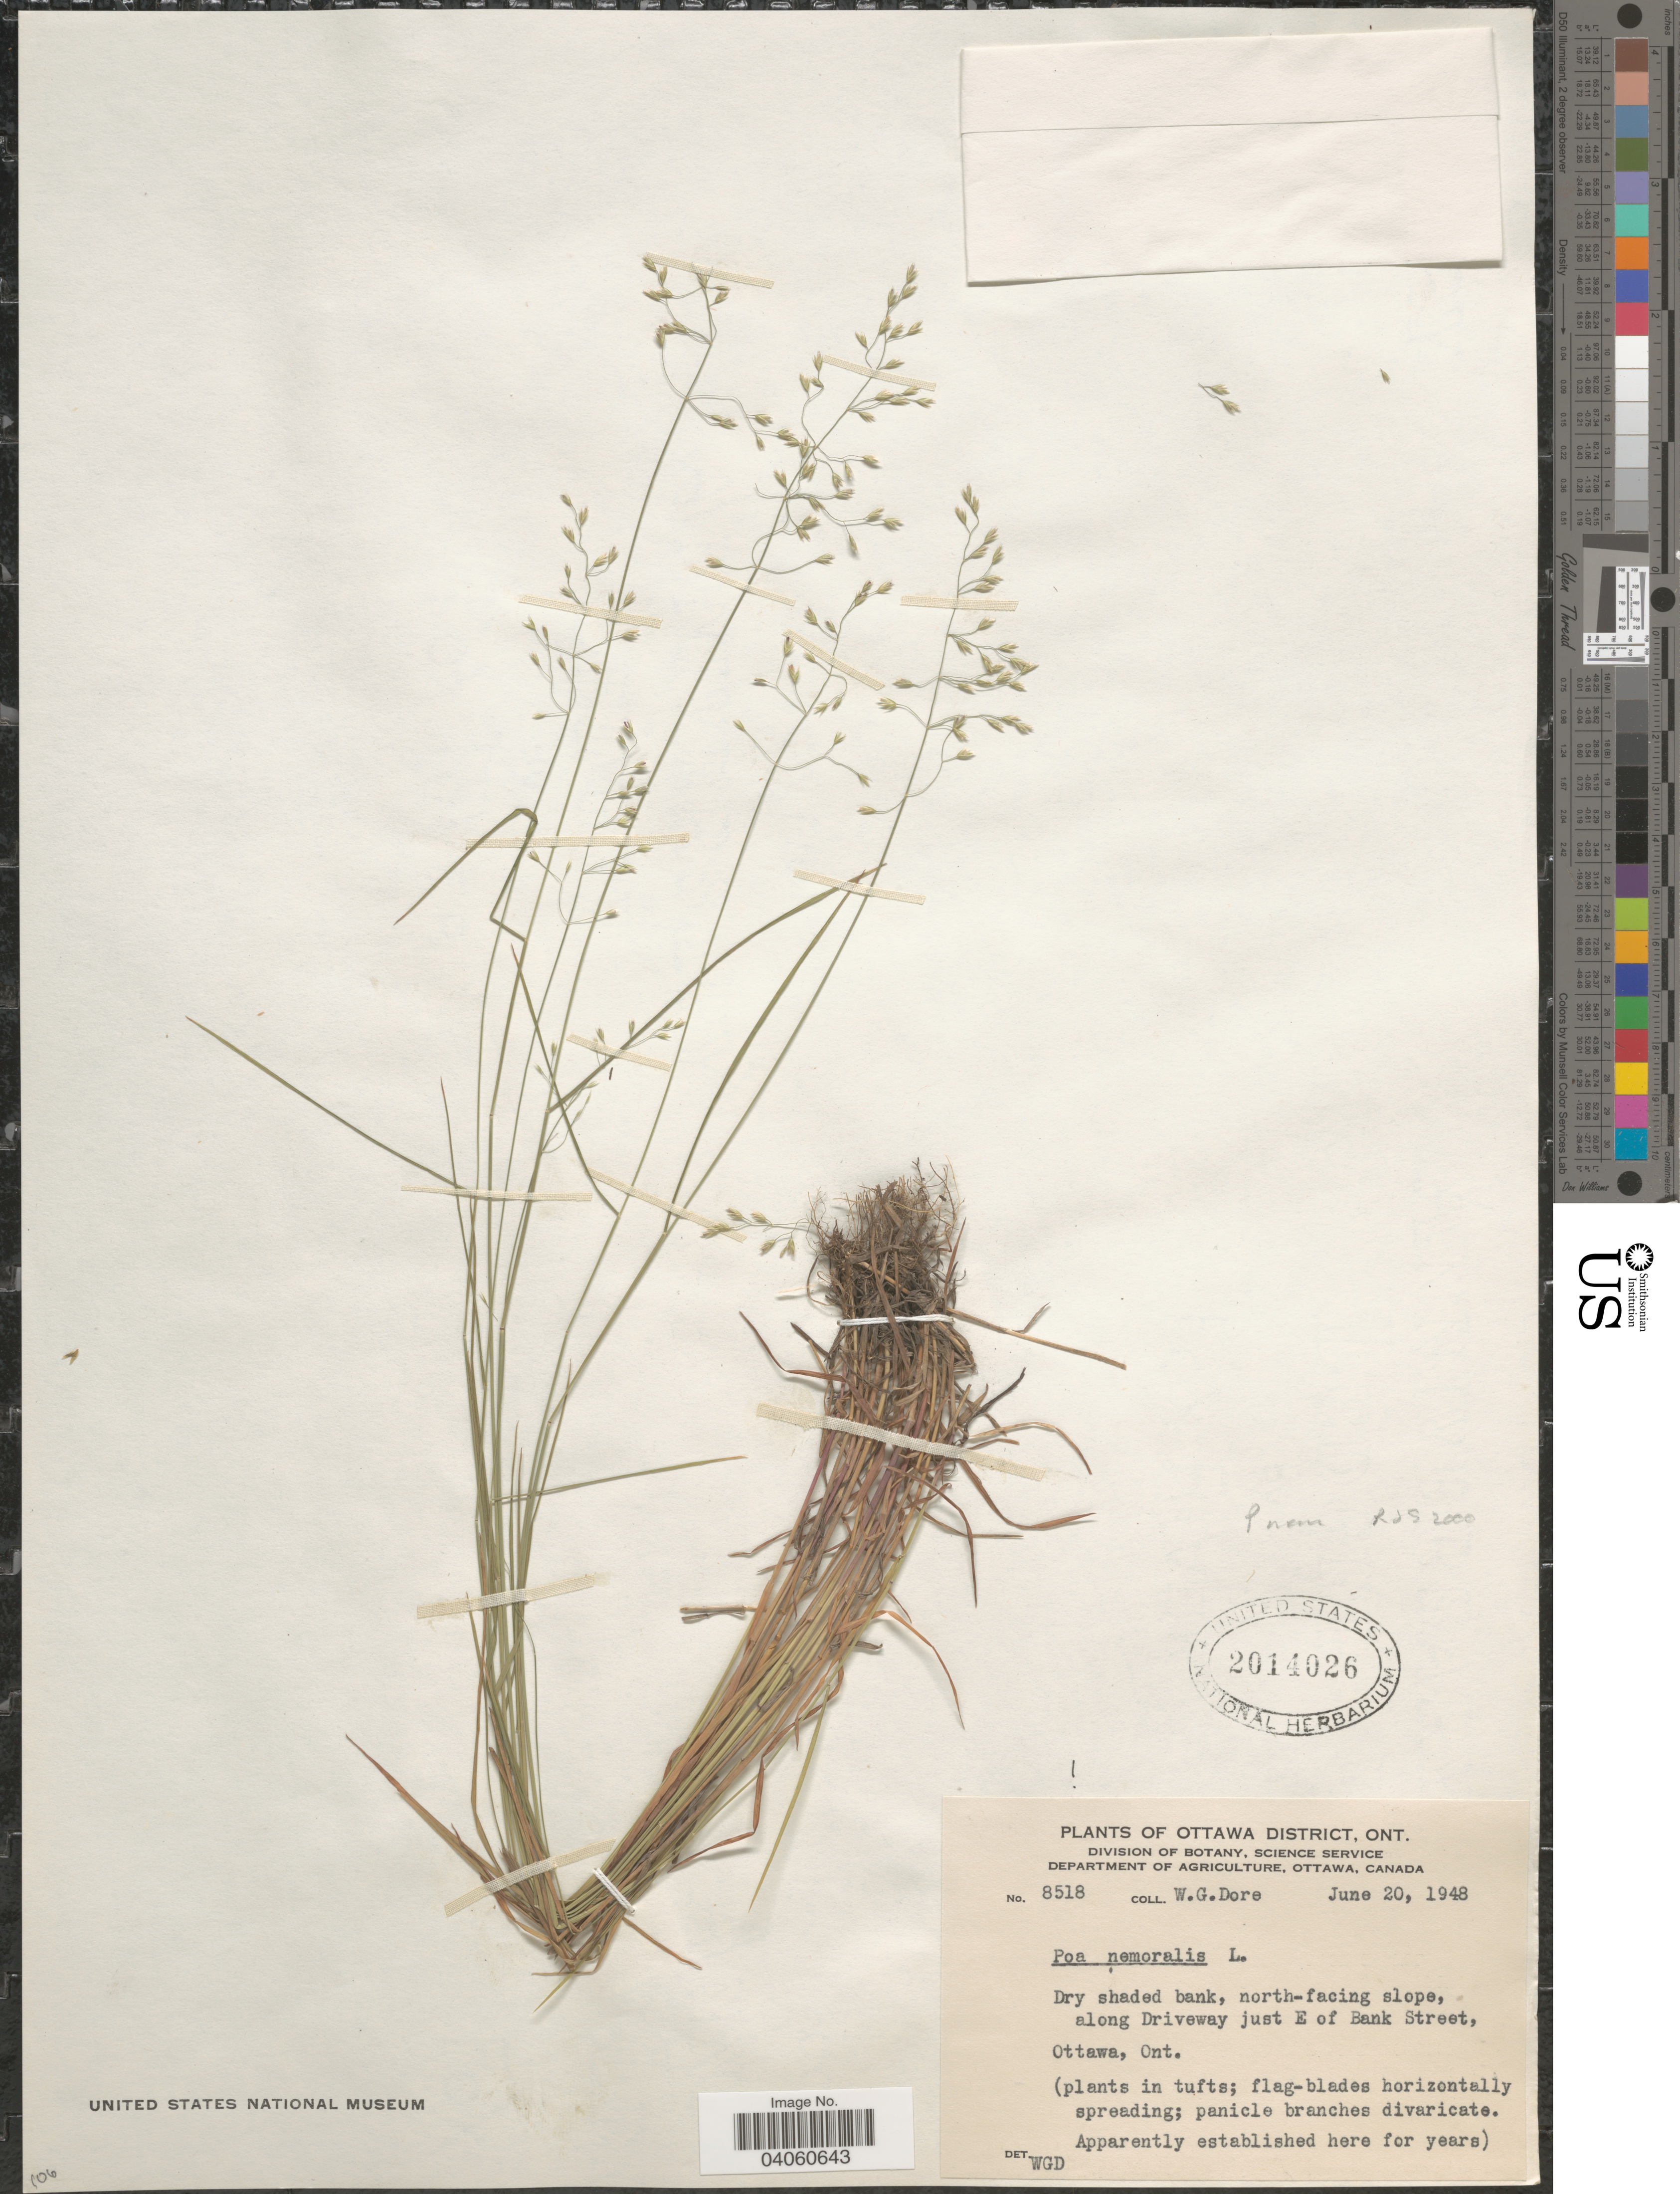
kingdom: Plantae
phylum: Tracheophyta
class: Liliopsida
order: Poales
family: Poaceae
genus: Poa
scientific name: Poa nemoralis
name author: L.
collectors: W. Dore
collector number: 8518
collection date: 1948-06-20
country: Canada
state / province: Ontario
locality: Ottawa District. Dry shaded bank, north-facing slope, along Driveway just E of Bank Street, Ottawa.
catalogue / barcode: US 2014026